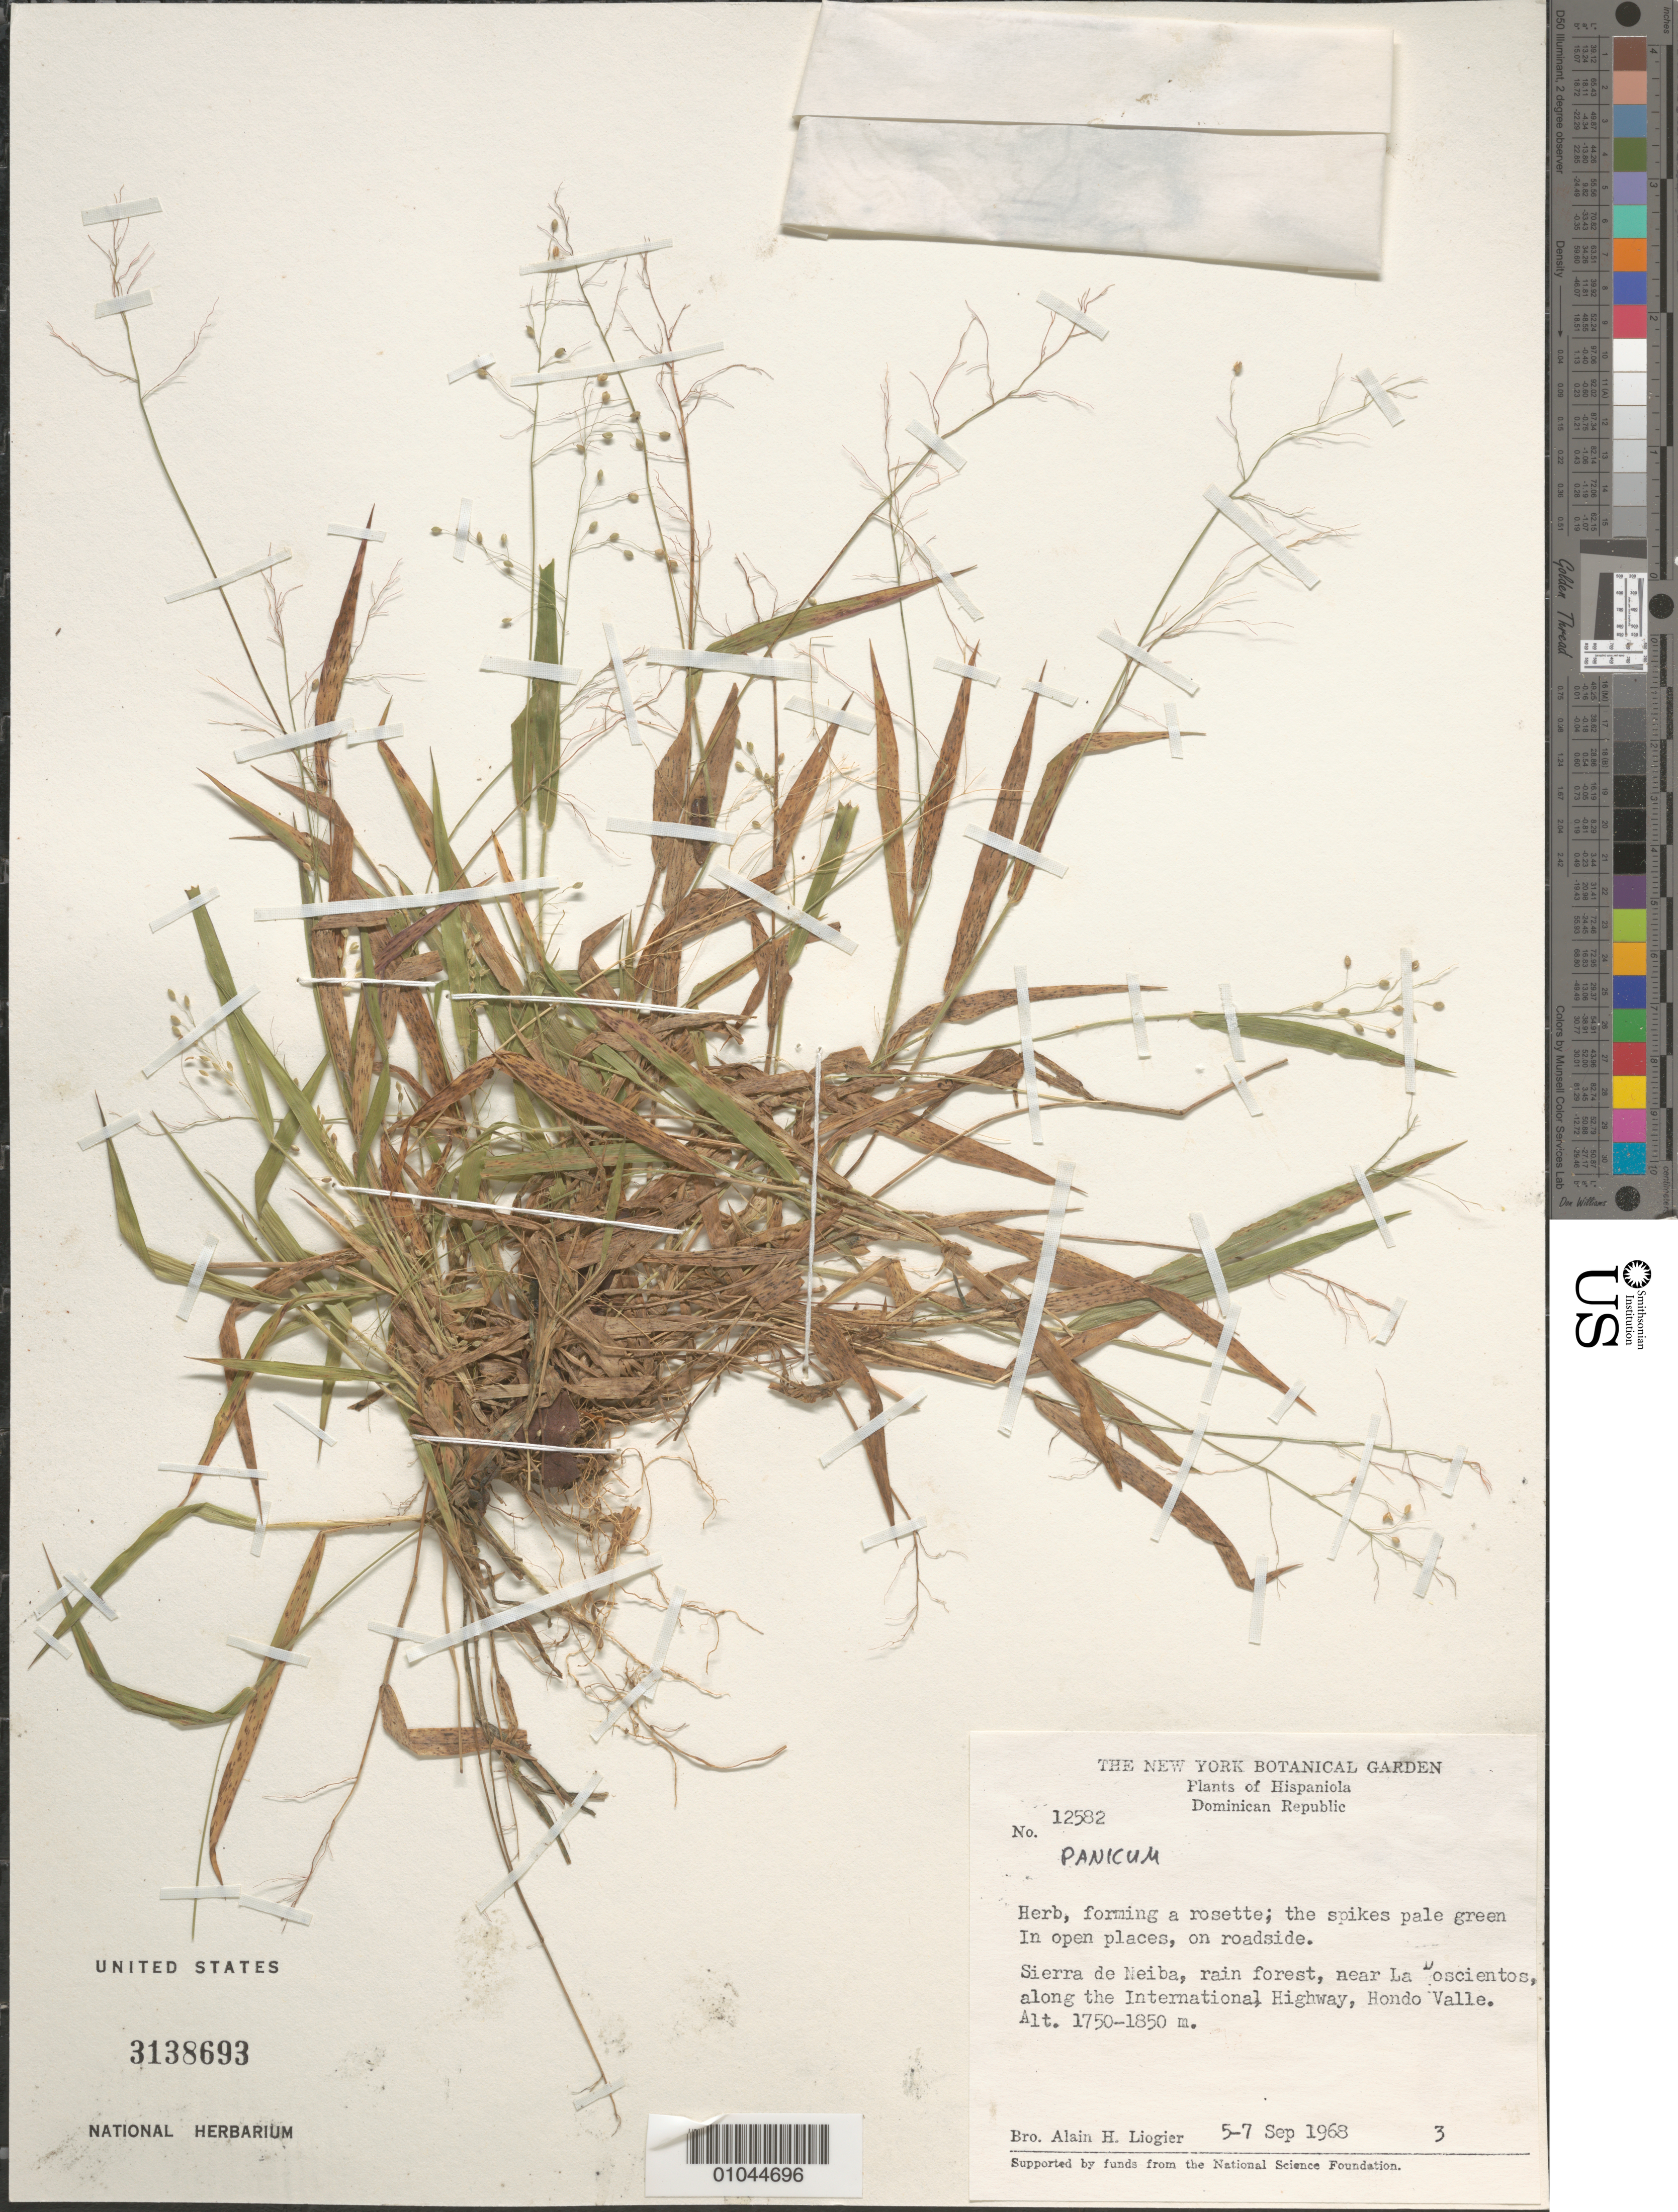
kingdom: Plantae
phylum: Tracheophyta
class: Liliopsida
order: Poales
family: Poaceae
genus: Panicum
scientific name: Panicum sp.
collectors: A. H. Liogier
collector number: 12582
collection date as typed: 05 Sep 1968 to 07 Sep 1968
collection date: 1968-09-05/1968-09-07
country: Dominican Republic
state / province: Elias Piña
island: Hispaniola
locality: Sierra de Neiba, near La Doscientos, along the International Highway, Hondo Valle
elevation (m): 1750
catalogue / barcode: US 3138693